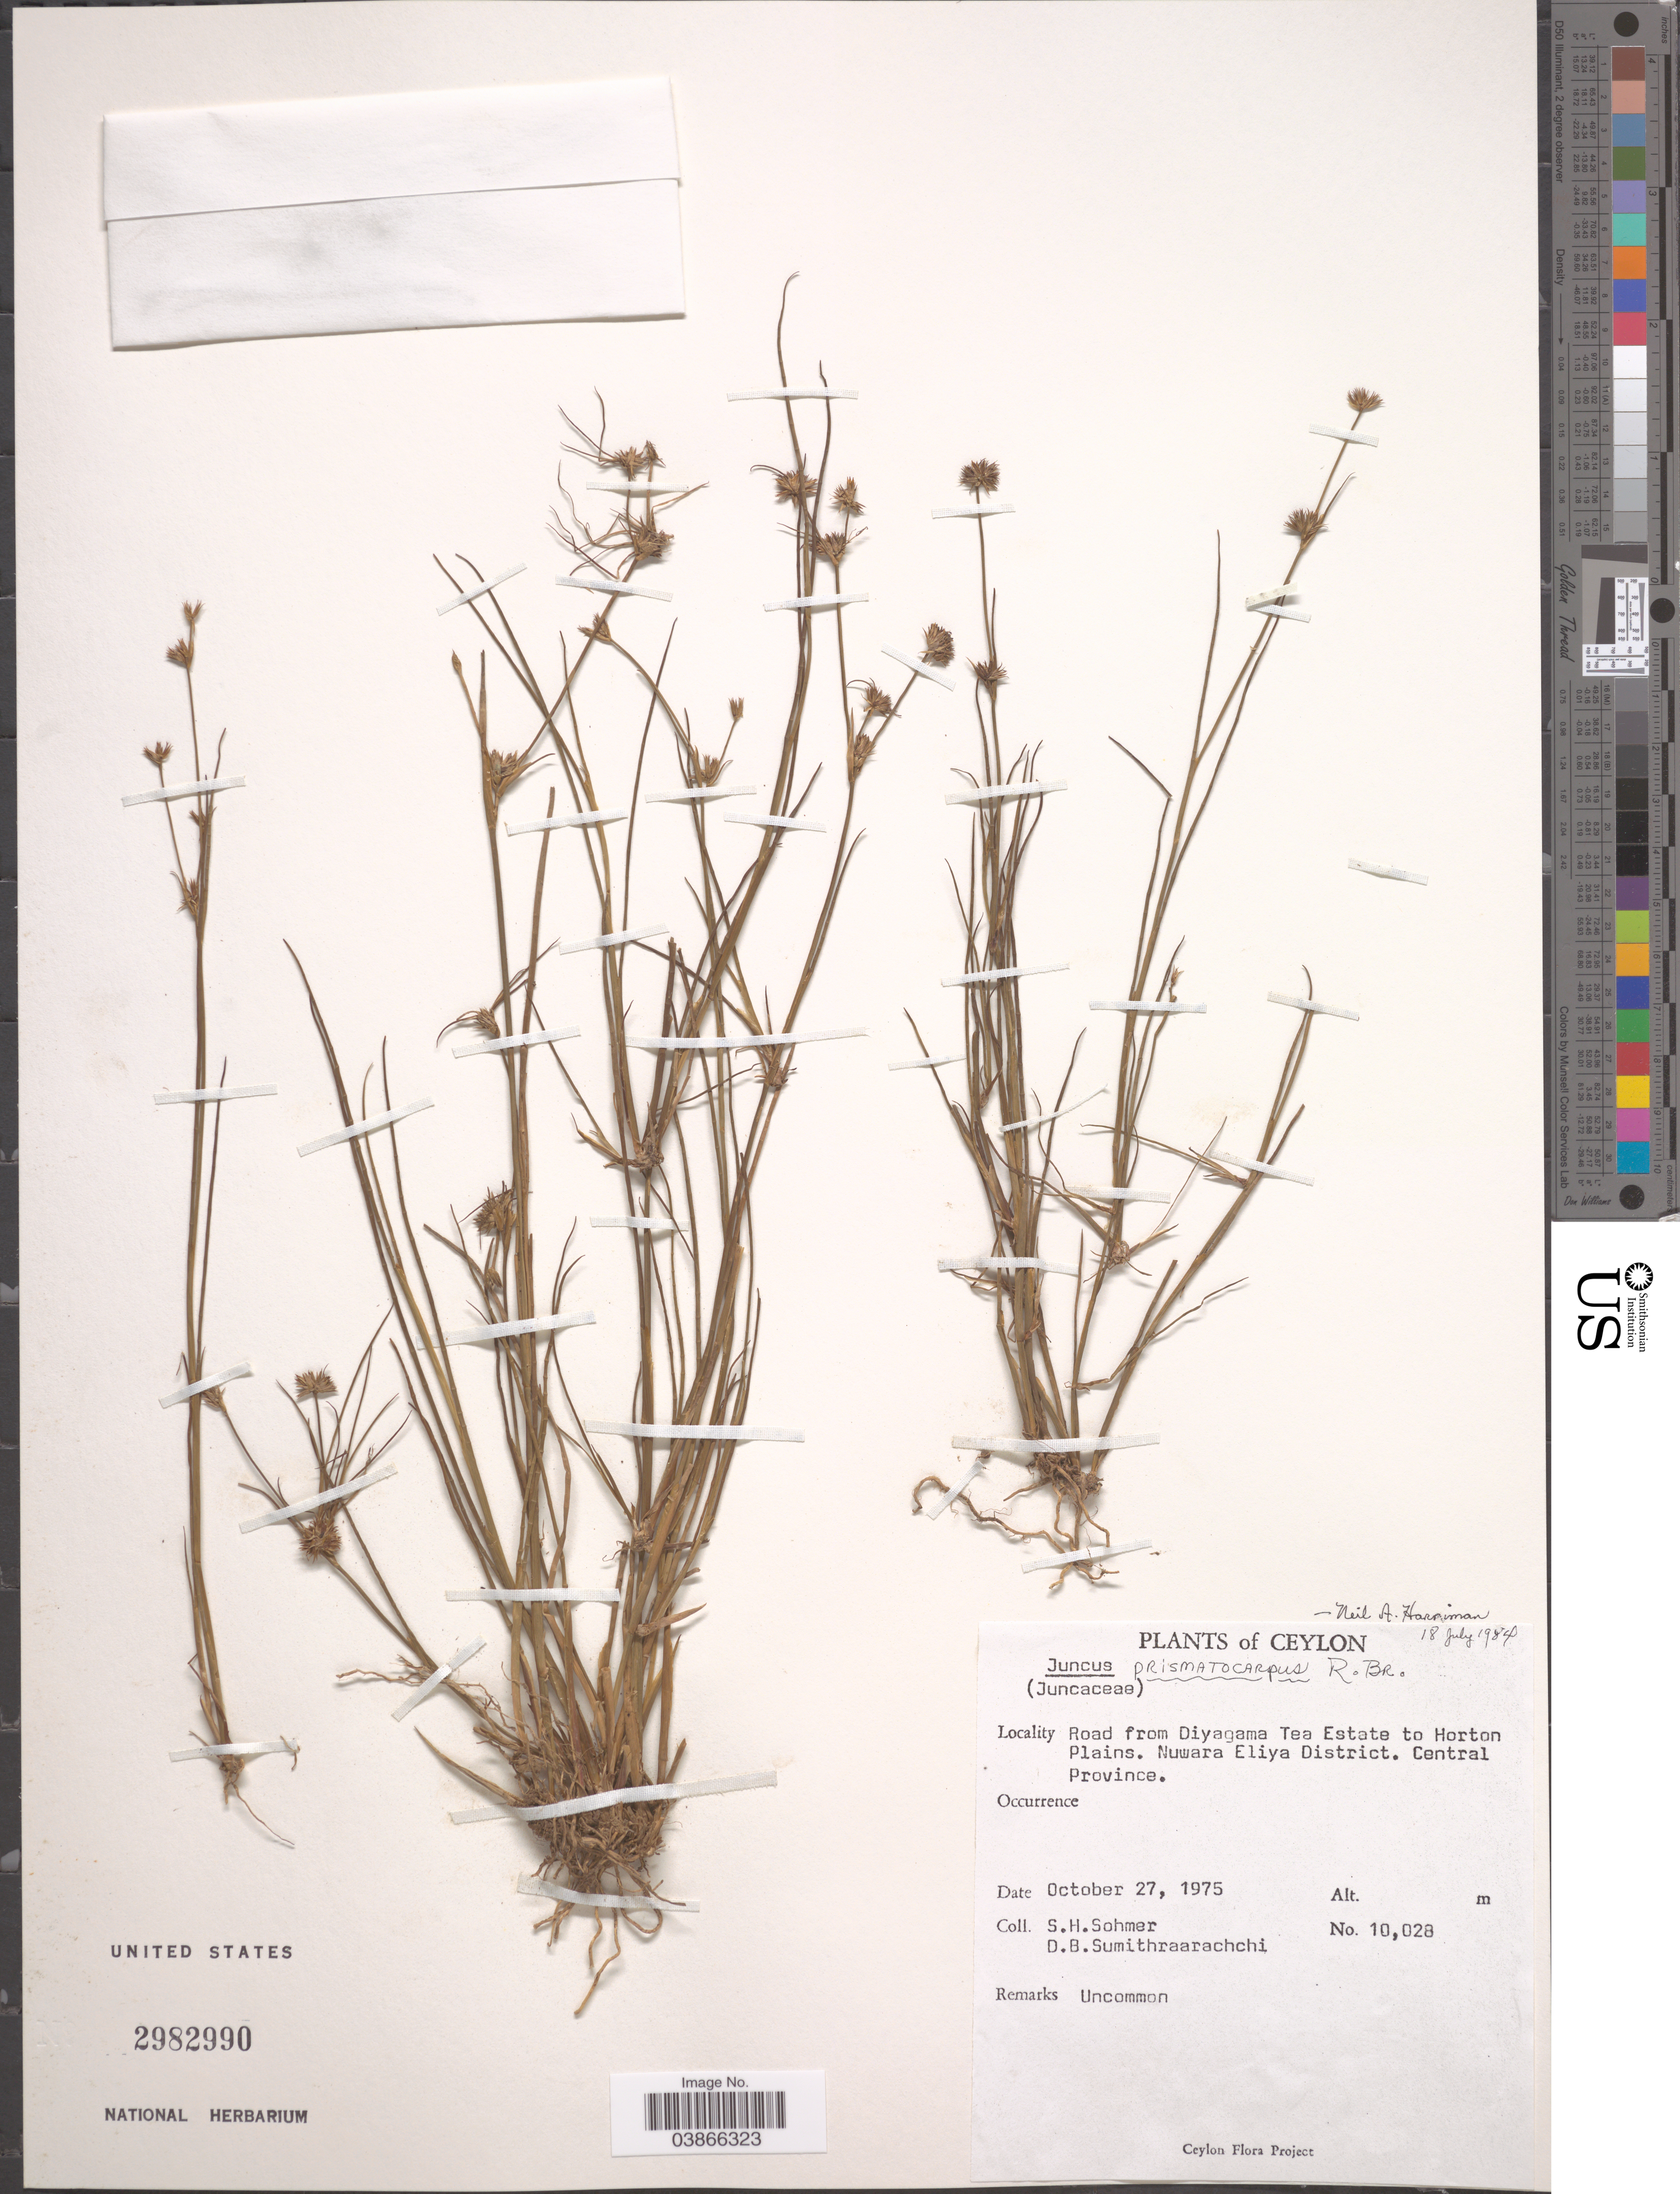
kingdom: Plantae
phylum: Tracheophyta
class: Liliopsida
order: Poales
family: Juncaceae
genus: Juncus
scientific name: Juncus prismatocarpus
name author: R. Br.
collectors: S. H. Sohmer & D. B. Sumithraarachchi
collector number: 10028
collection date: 1975-10-27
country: Sri Lanka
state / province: Central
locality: Ceylon. Road from Diyagama Tea Estate to Horton Plains. Nuwara Eliya District.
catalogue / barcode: US 2982990